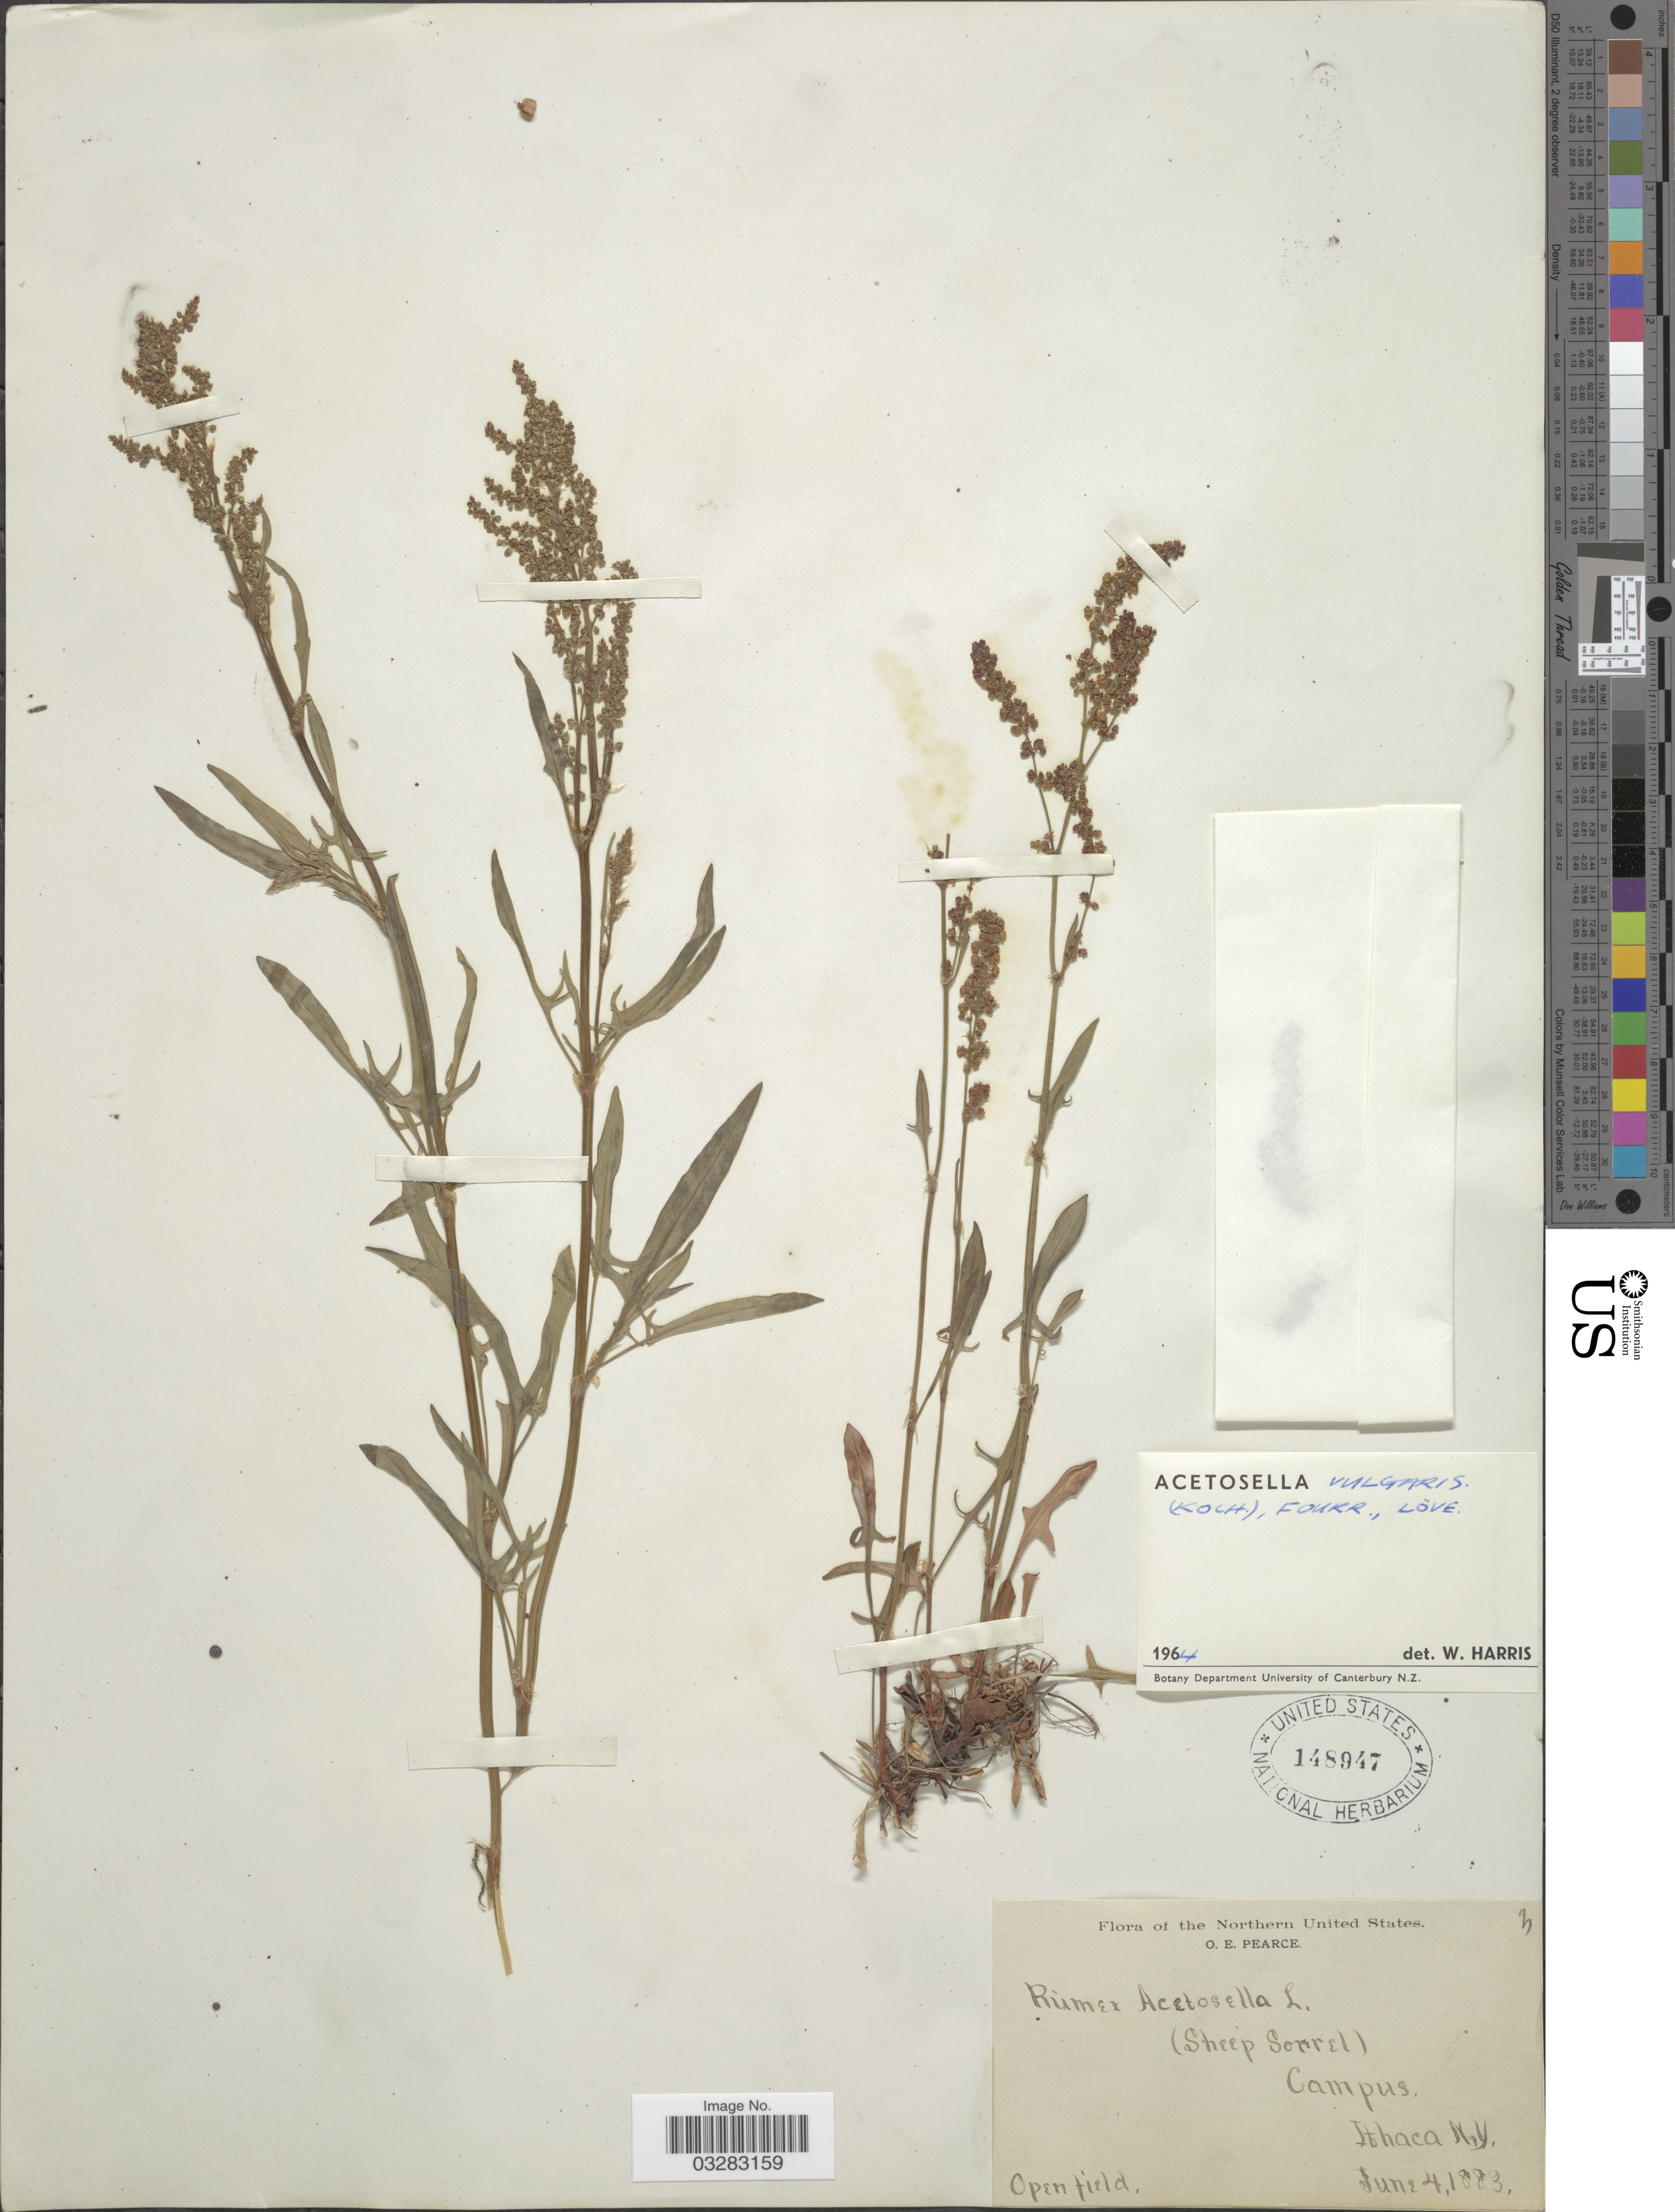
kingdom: Plantae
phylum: Tracheophyta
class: Magnoliopsida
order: Caryophyllales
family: Polygonaceae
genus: Rumex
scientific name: Rumex acetosella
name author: L.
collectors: O. E. Pearce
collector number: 3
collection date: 1883-06-24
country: United States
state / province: New York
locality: Northern United States. Campus.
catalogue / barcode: US 148947